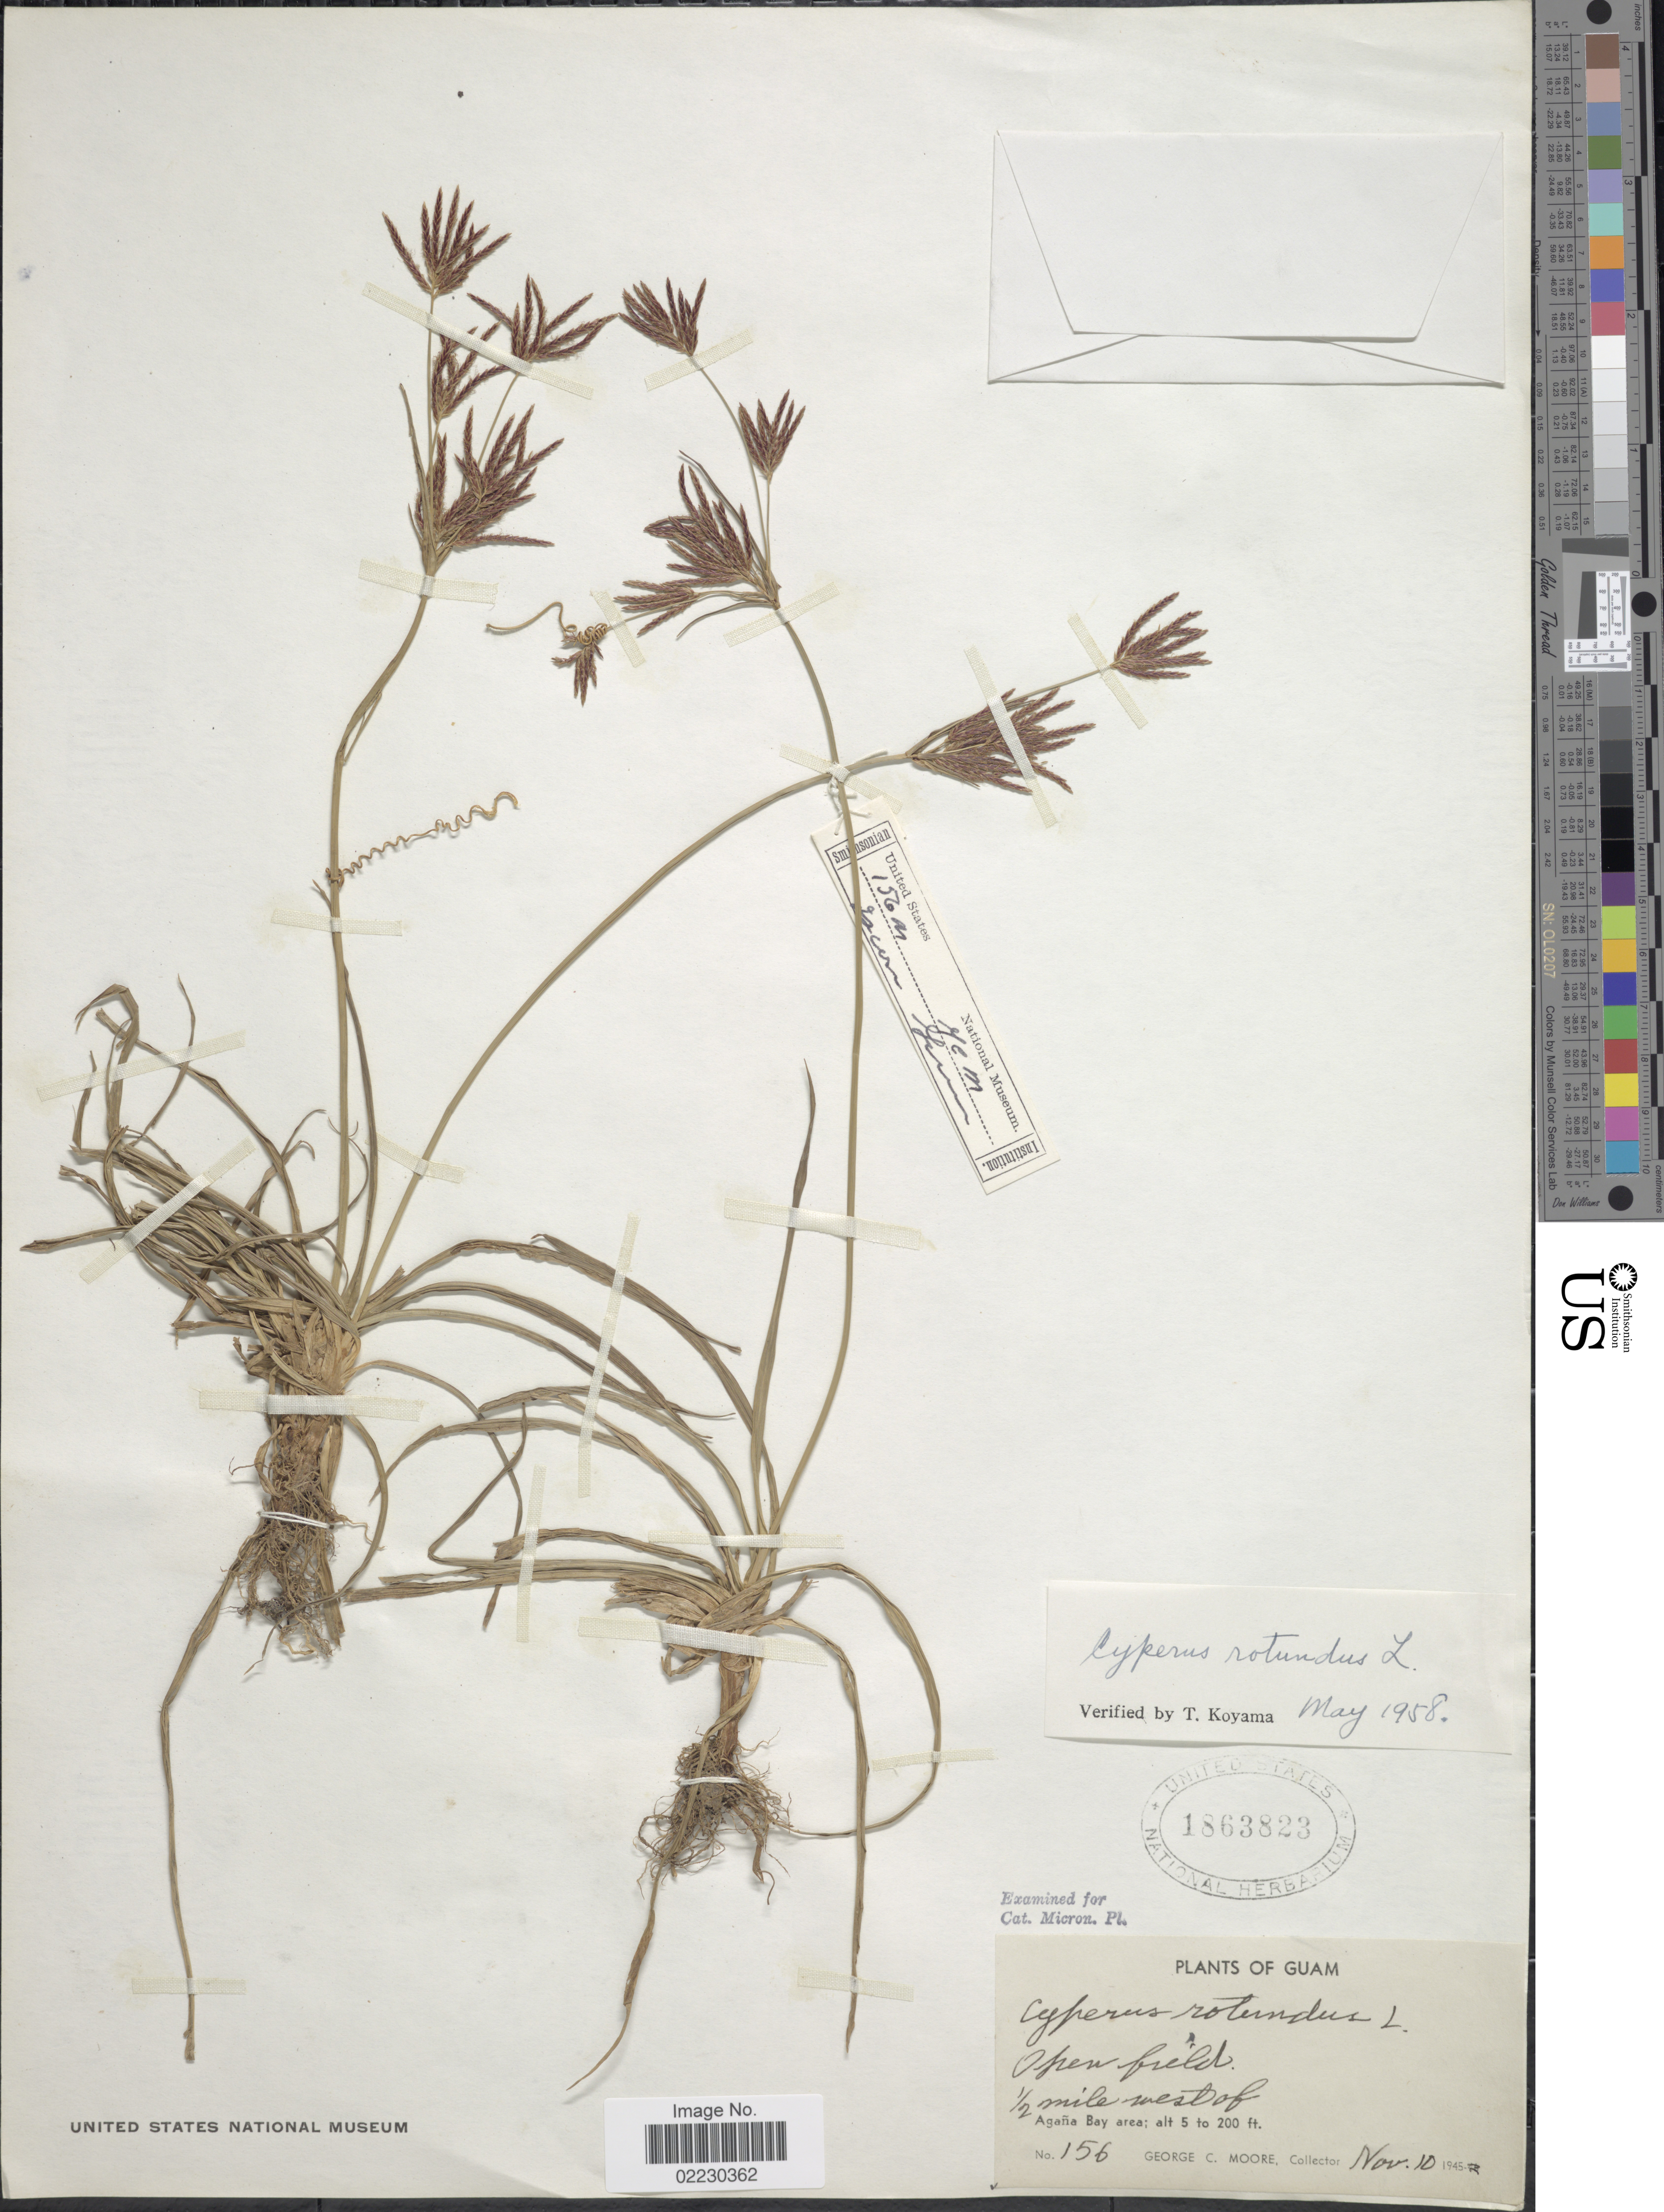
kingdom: Plantae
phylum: Tracheophyta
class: Liliopsida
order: Poales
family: Cyperaceae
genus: Cyperus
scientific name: Cyperus rotundus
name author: L.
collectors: G. C. Moore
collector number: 156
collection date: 1945-11-10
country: Guam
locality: ½ mile west of Agana Bay area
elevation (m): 2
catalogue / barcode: US 1863823